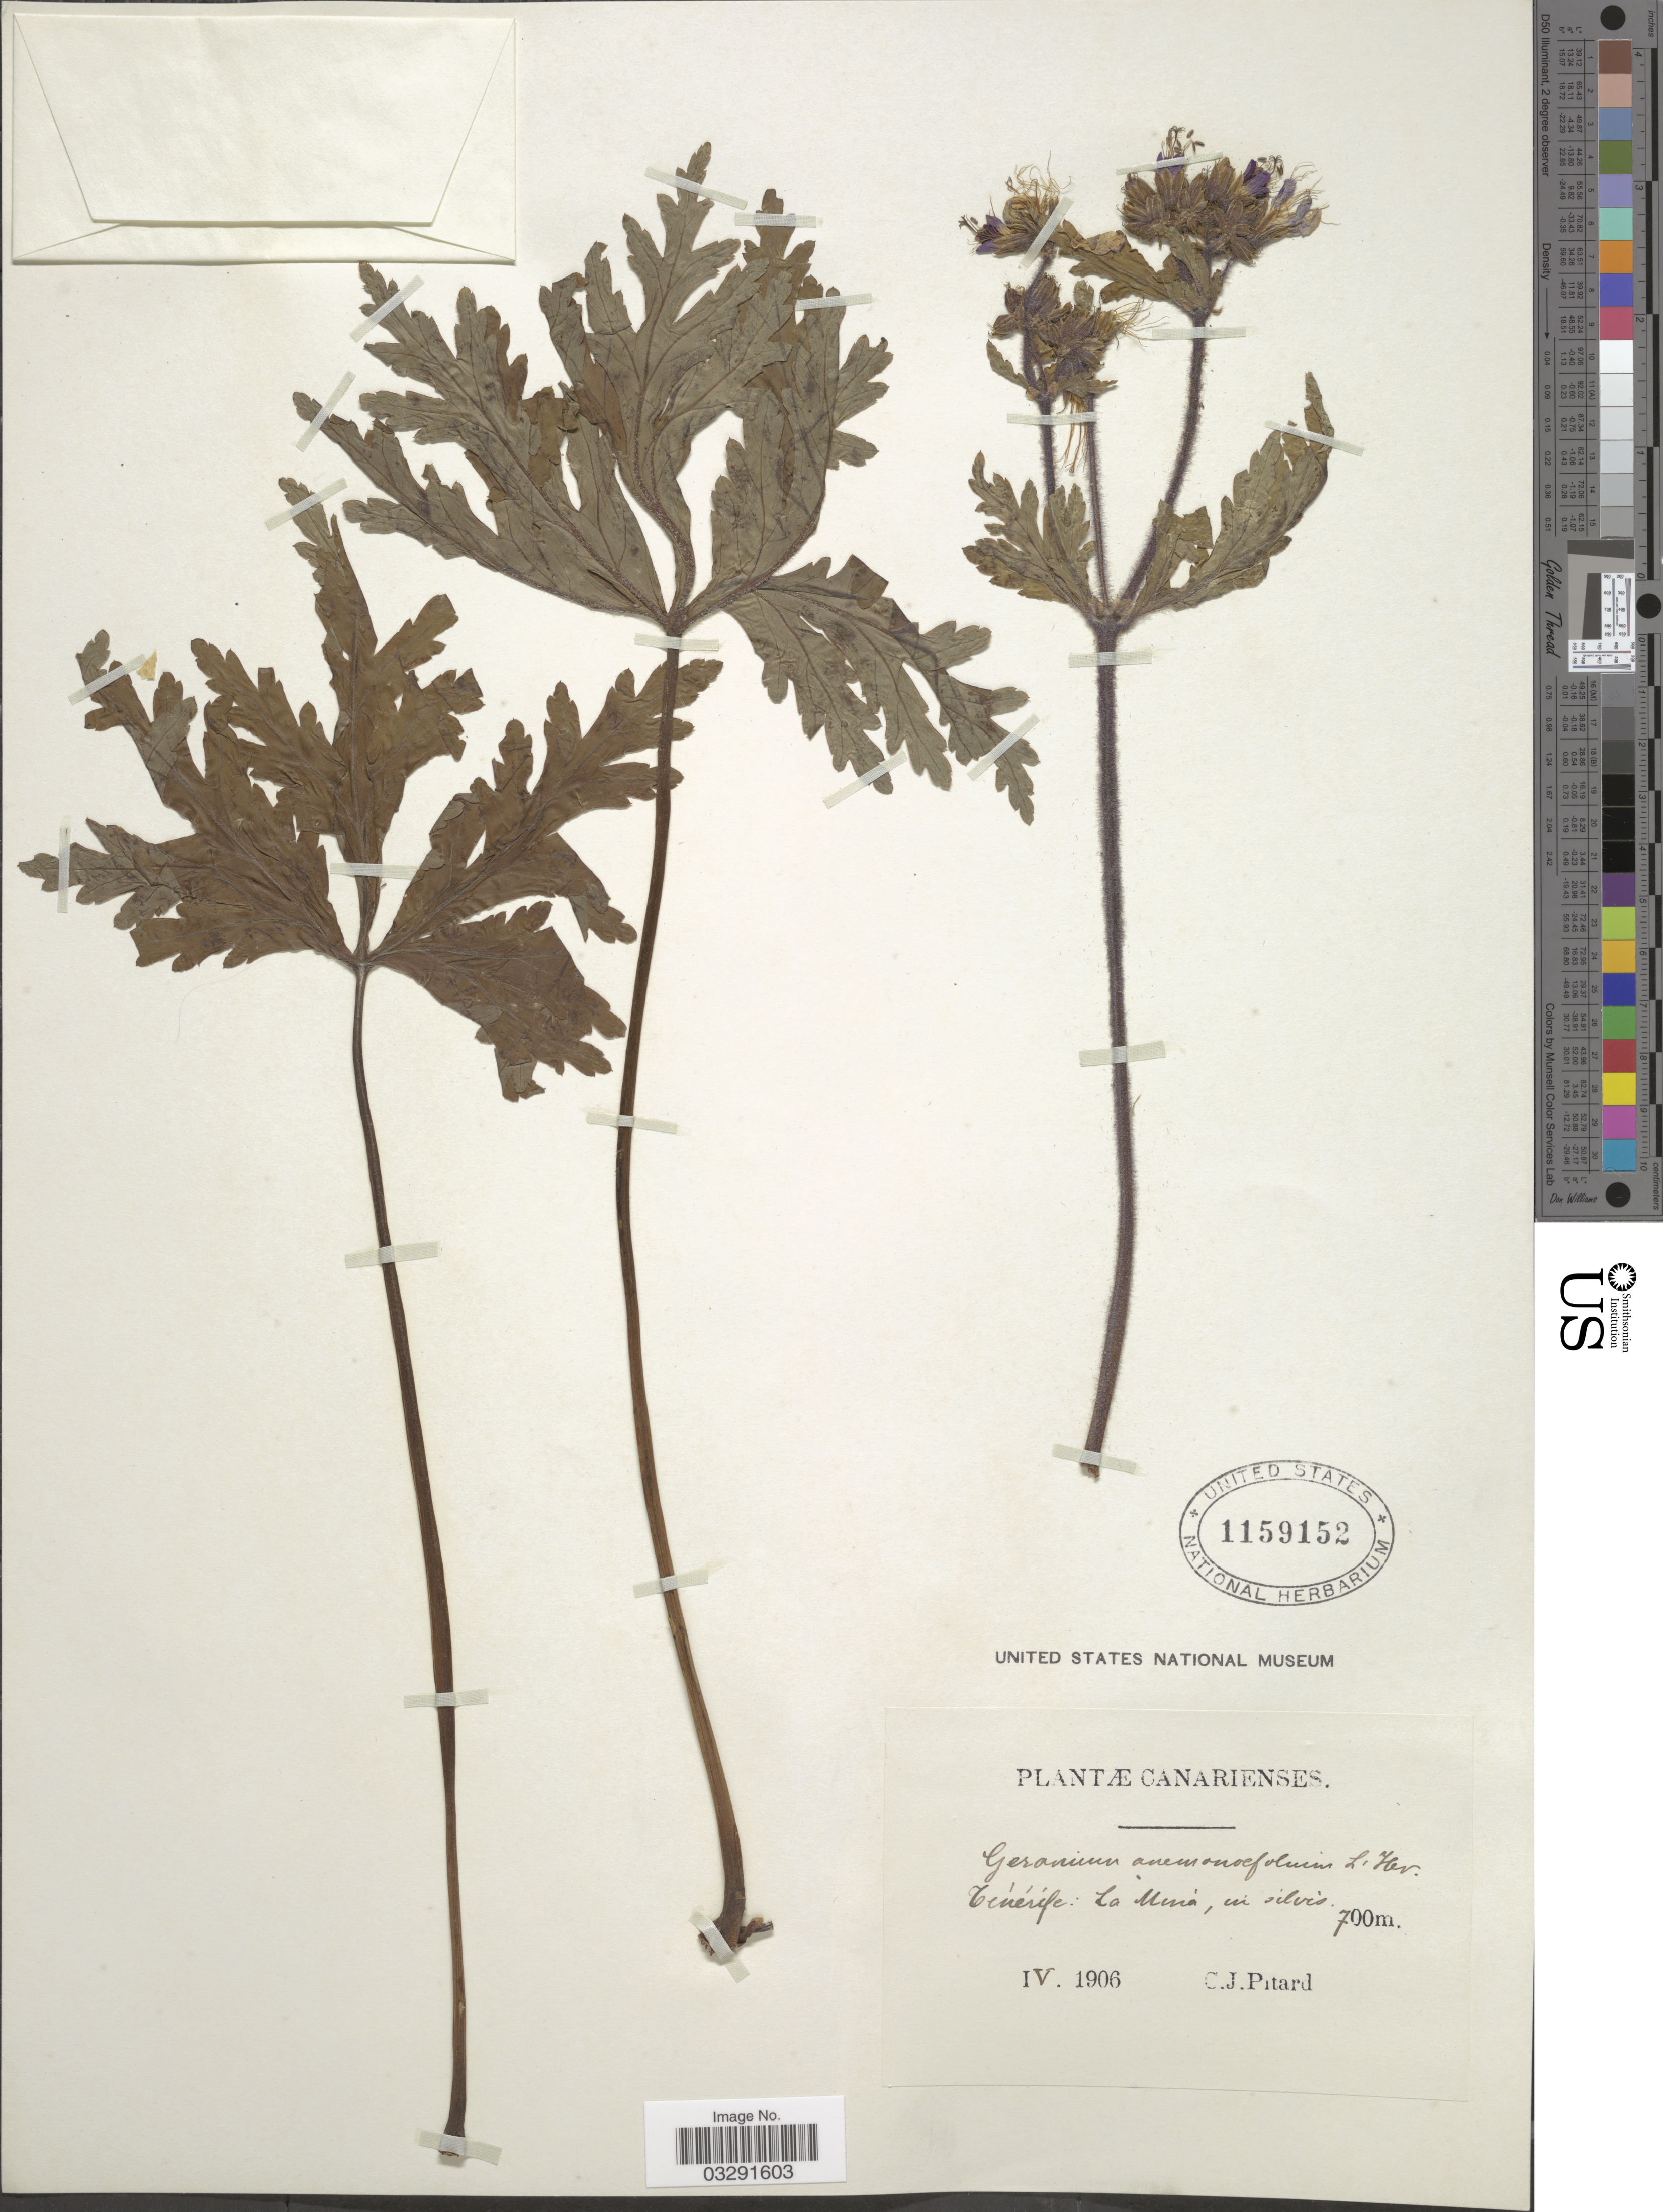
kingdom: Plantae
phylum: Tracheophyta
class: Magnoliopsida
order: Geraniales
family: Geraniaceae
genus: Geranium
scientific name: Geranium anemonifolium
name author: L'Hér.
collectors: C. Pitard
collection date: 1906-04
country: Spain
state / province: Canarias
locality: Ténérífe: La Maria, in silvis.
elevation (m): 700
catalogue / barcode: US 1159152